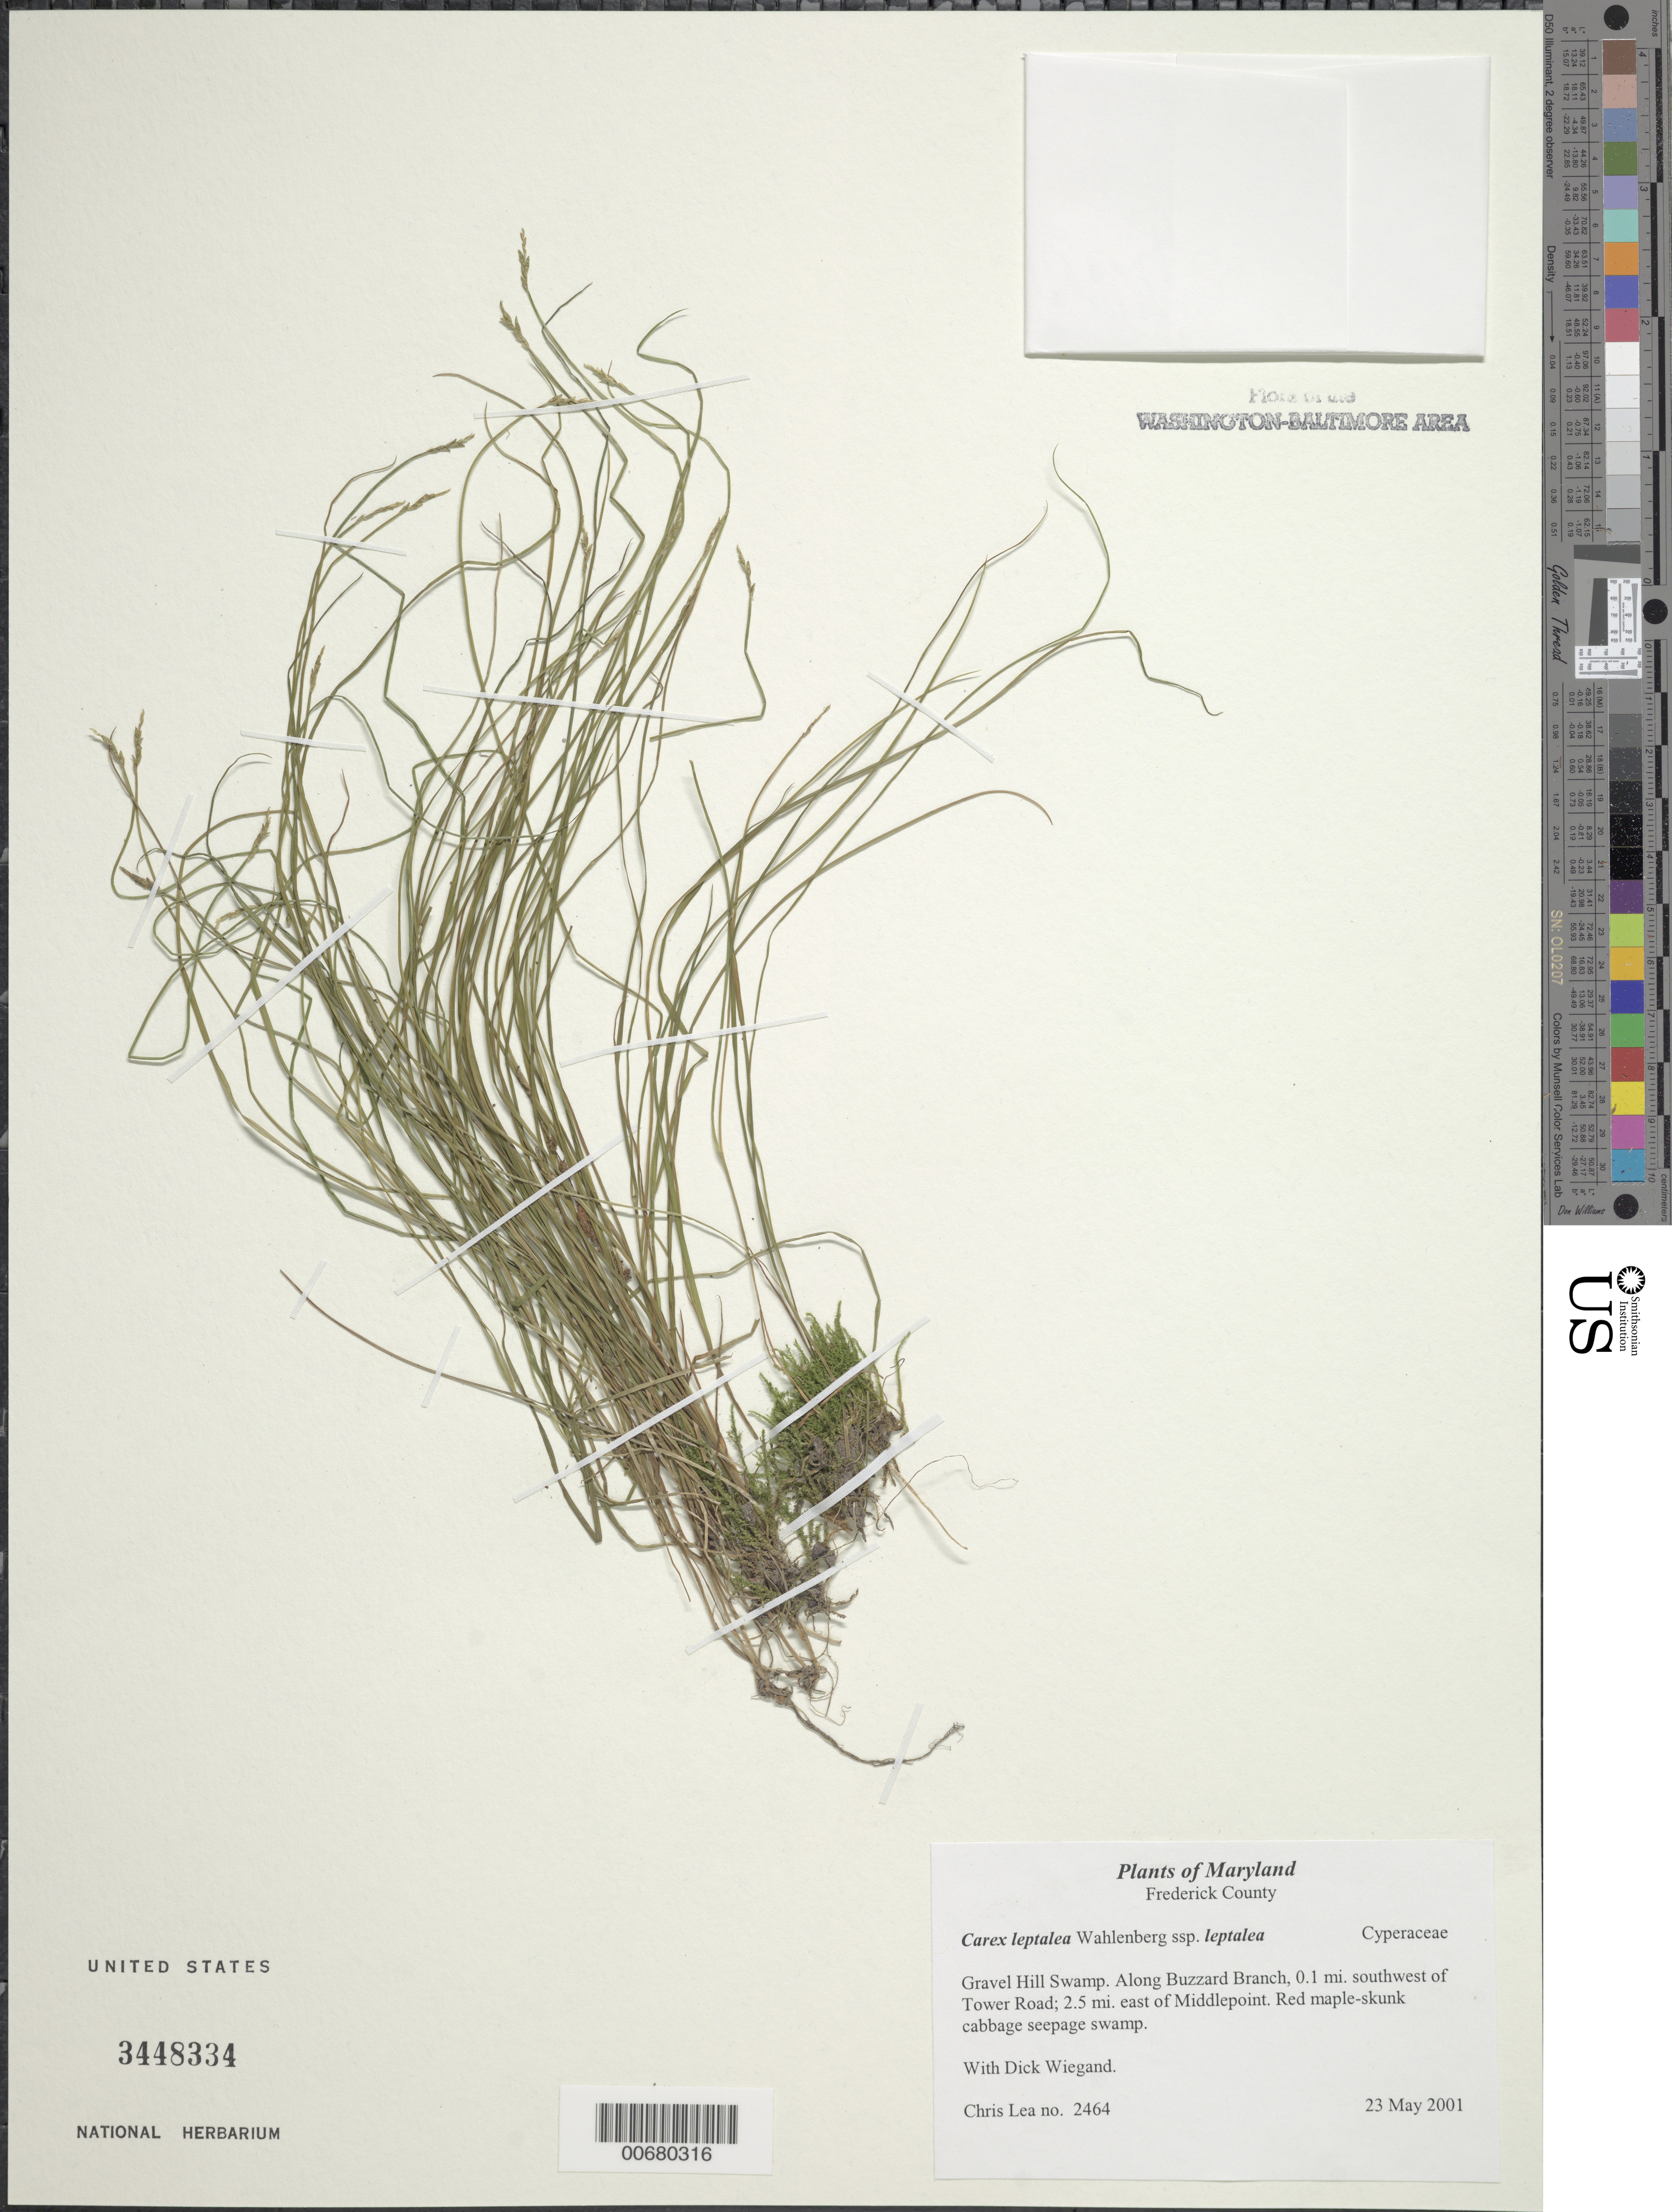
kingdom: Plantae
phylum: Tracheophyta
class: Liliopsida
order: Poales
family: Cyperaceae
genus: Carex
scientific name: Carex leptalea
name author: Wahlenb.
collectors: C. Lea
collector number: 2464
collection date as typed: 23 May 2001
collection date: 2001-05-23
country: United States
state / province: Maryland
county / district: Frederick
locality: Gravel Hill Swamp. Along Buzzard Branch, 0.1 mi. southwest of Tower Road; 2.5 mi. east of Middlepoint.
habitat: Red maple - skunk cabbage seepage swamp.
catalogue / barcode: US 3448334